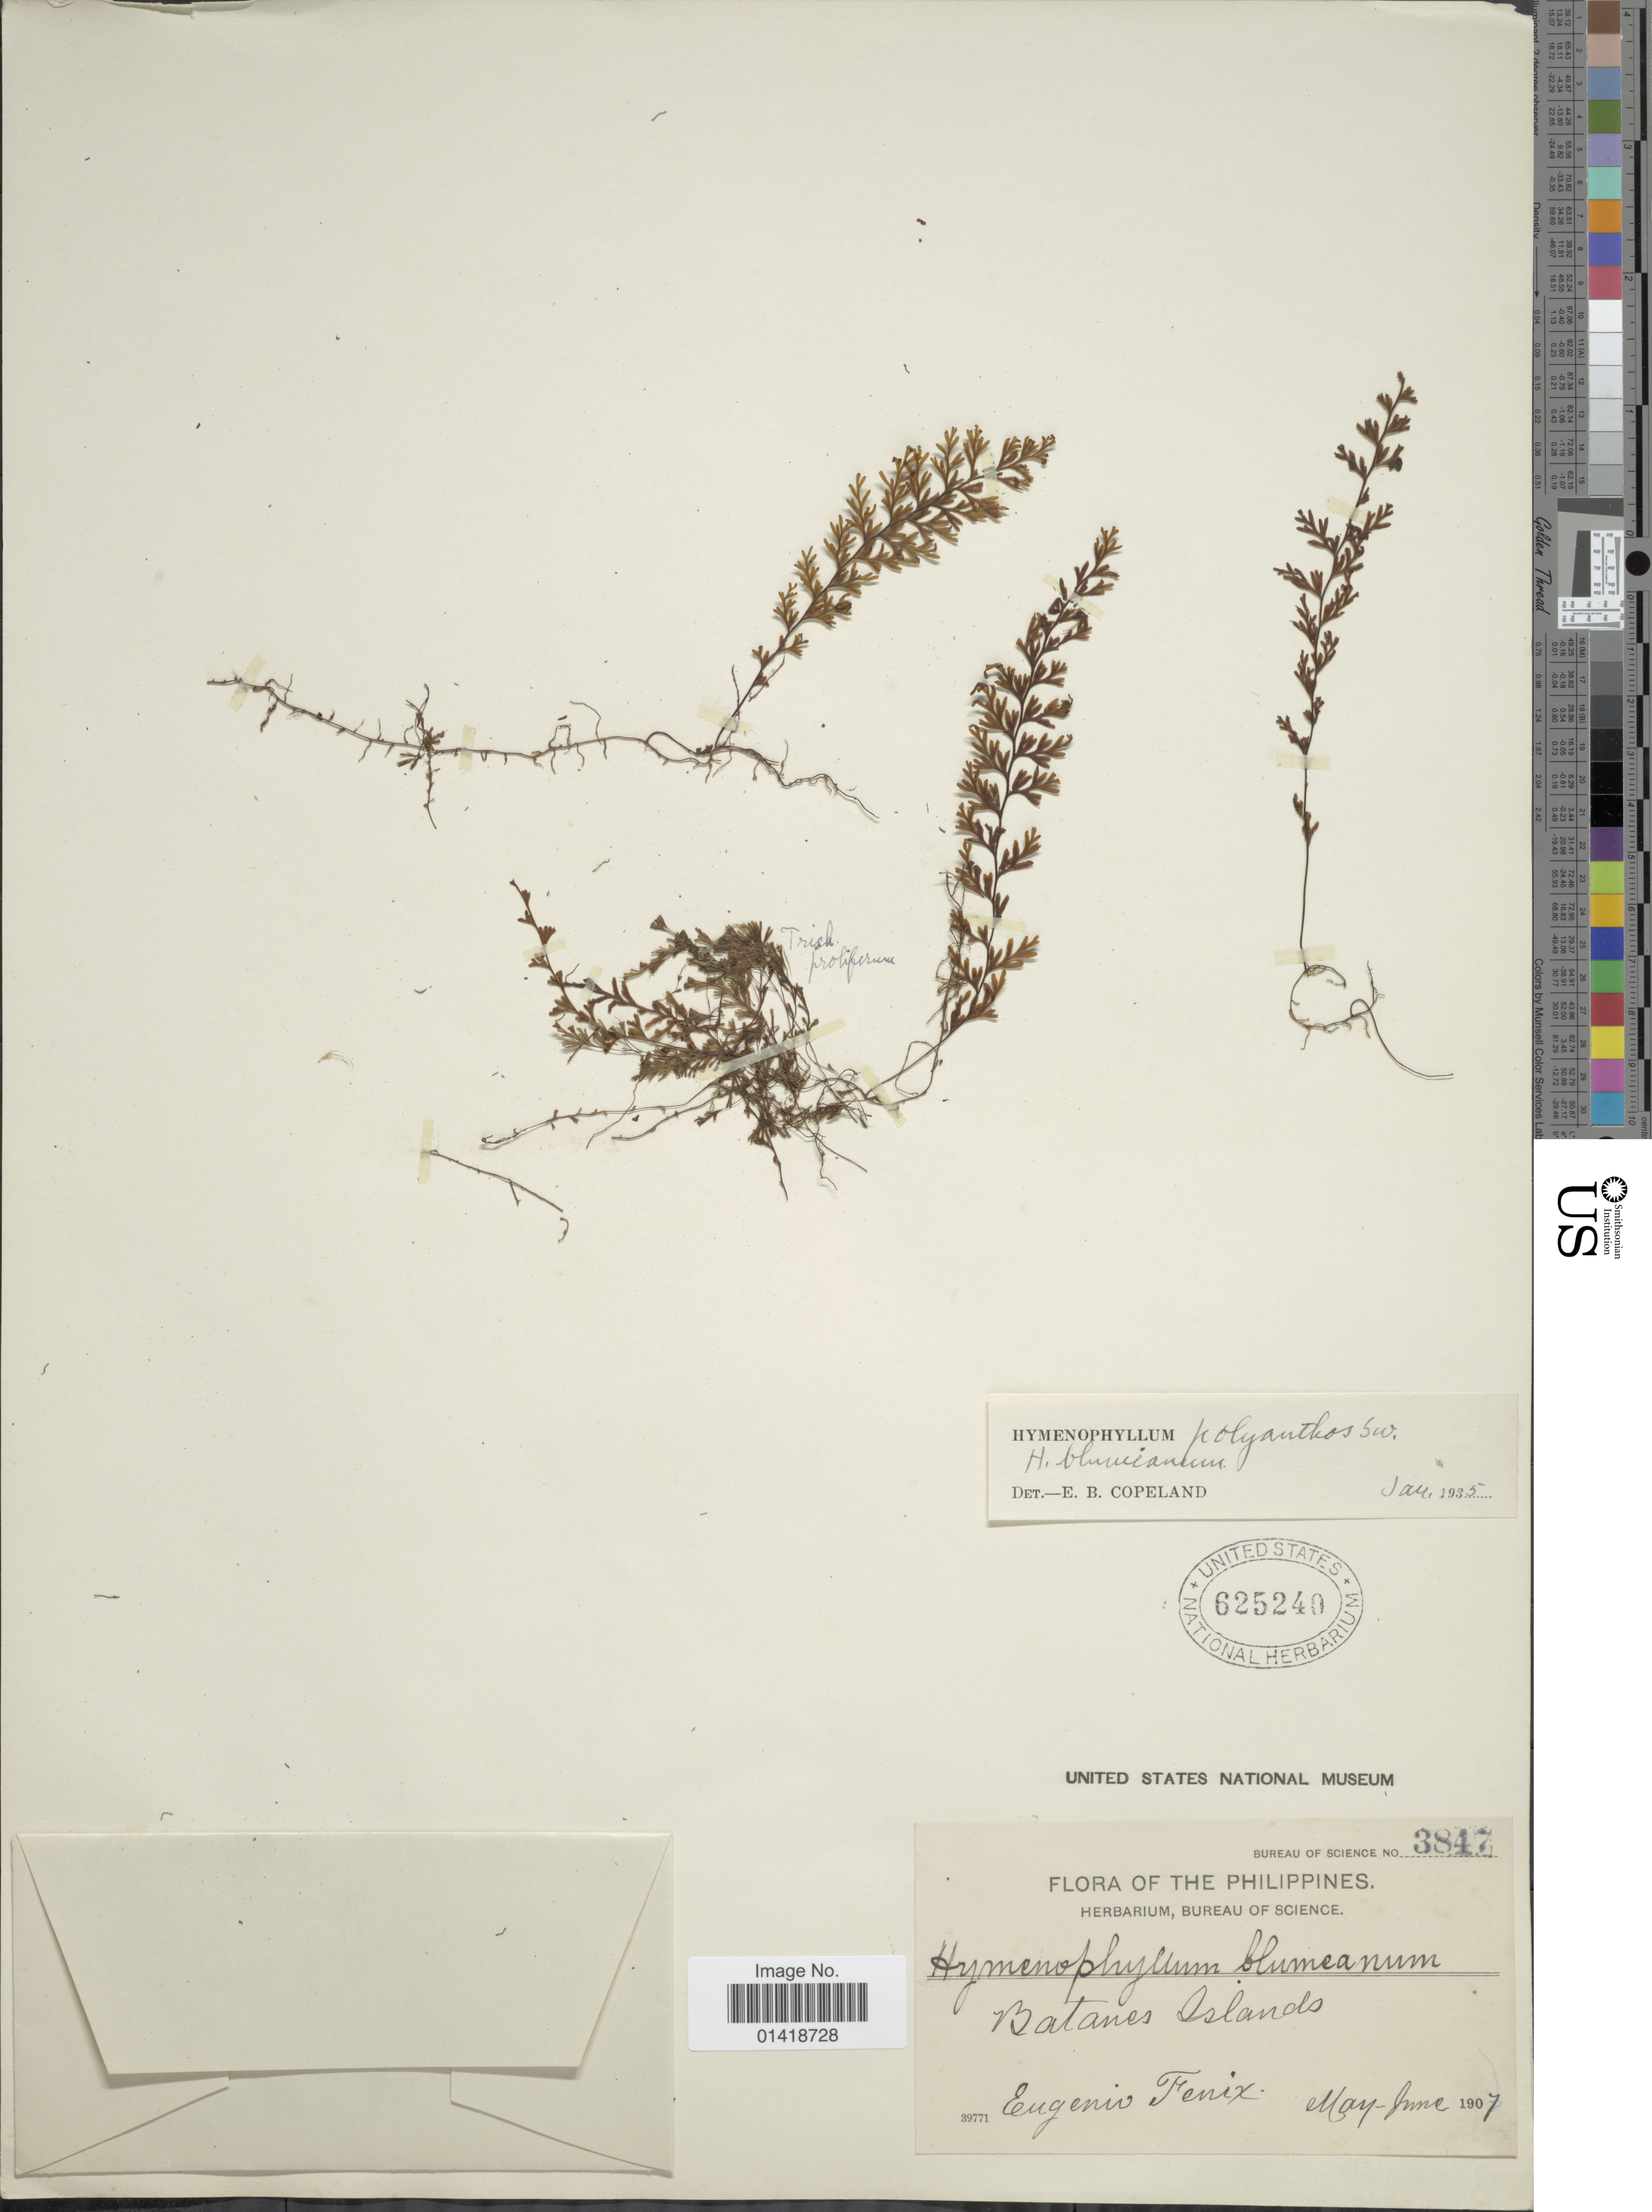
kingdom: Plantae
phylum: Tracheophyta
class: Polypodiopsida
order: Hymenophyllales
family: Hymenophyllaceae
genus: Hymenophyllum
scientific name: Hymenophyllum polyanthos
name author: (Sw.) Sw.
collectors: E. Fenix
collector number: Bureau of Science 3847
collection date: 1907-05/1907-06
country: Philippines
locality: The Philippines. Batanes Islands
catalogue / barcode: US 625240